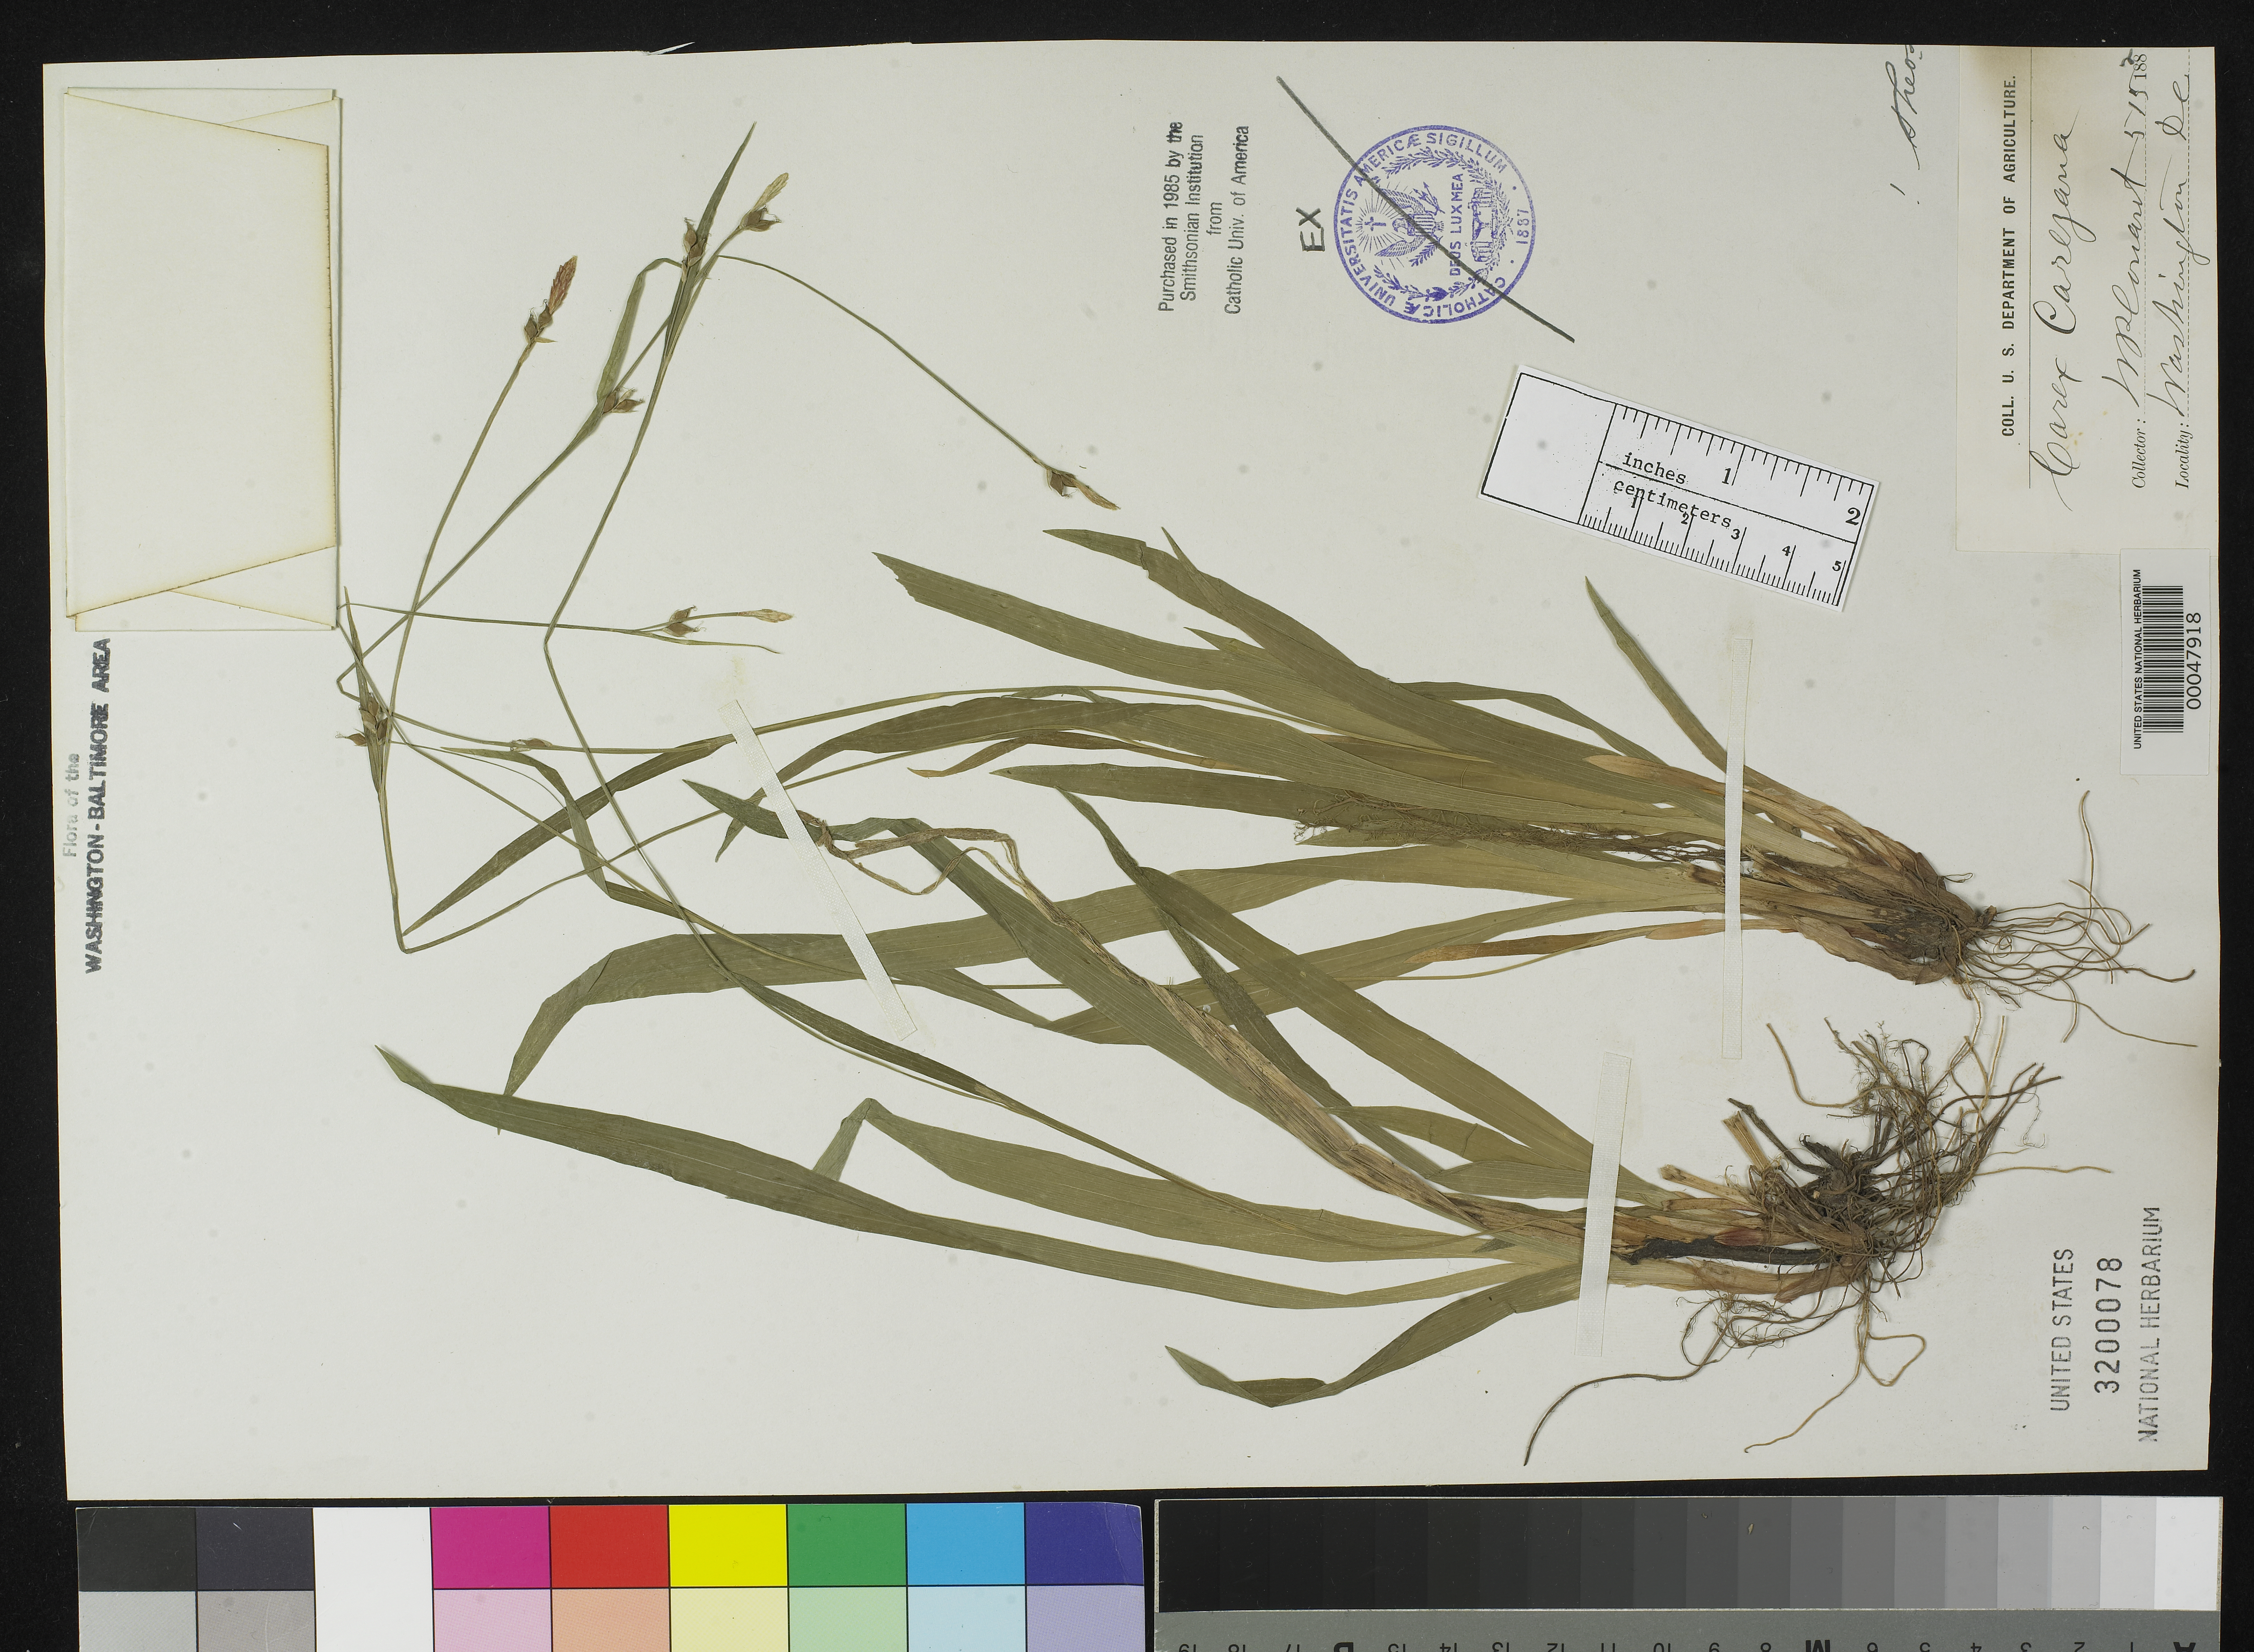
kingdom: Plantae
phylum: Tracheophyta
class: Liliopsida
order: Poales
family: Cyperaceae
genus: Carex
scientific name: Carex careyana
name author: Torr. ex Dewey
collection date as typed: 15 May 1882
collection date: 1882-05-15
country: United States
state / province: District of Columbia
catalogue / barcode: US 3200078